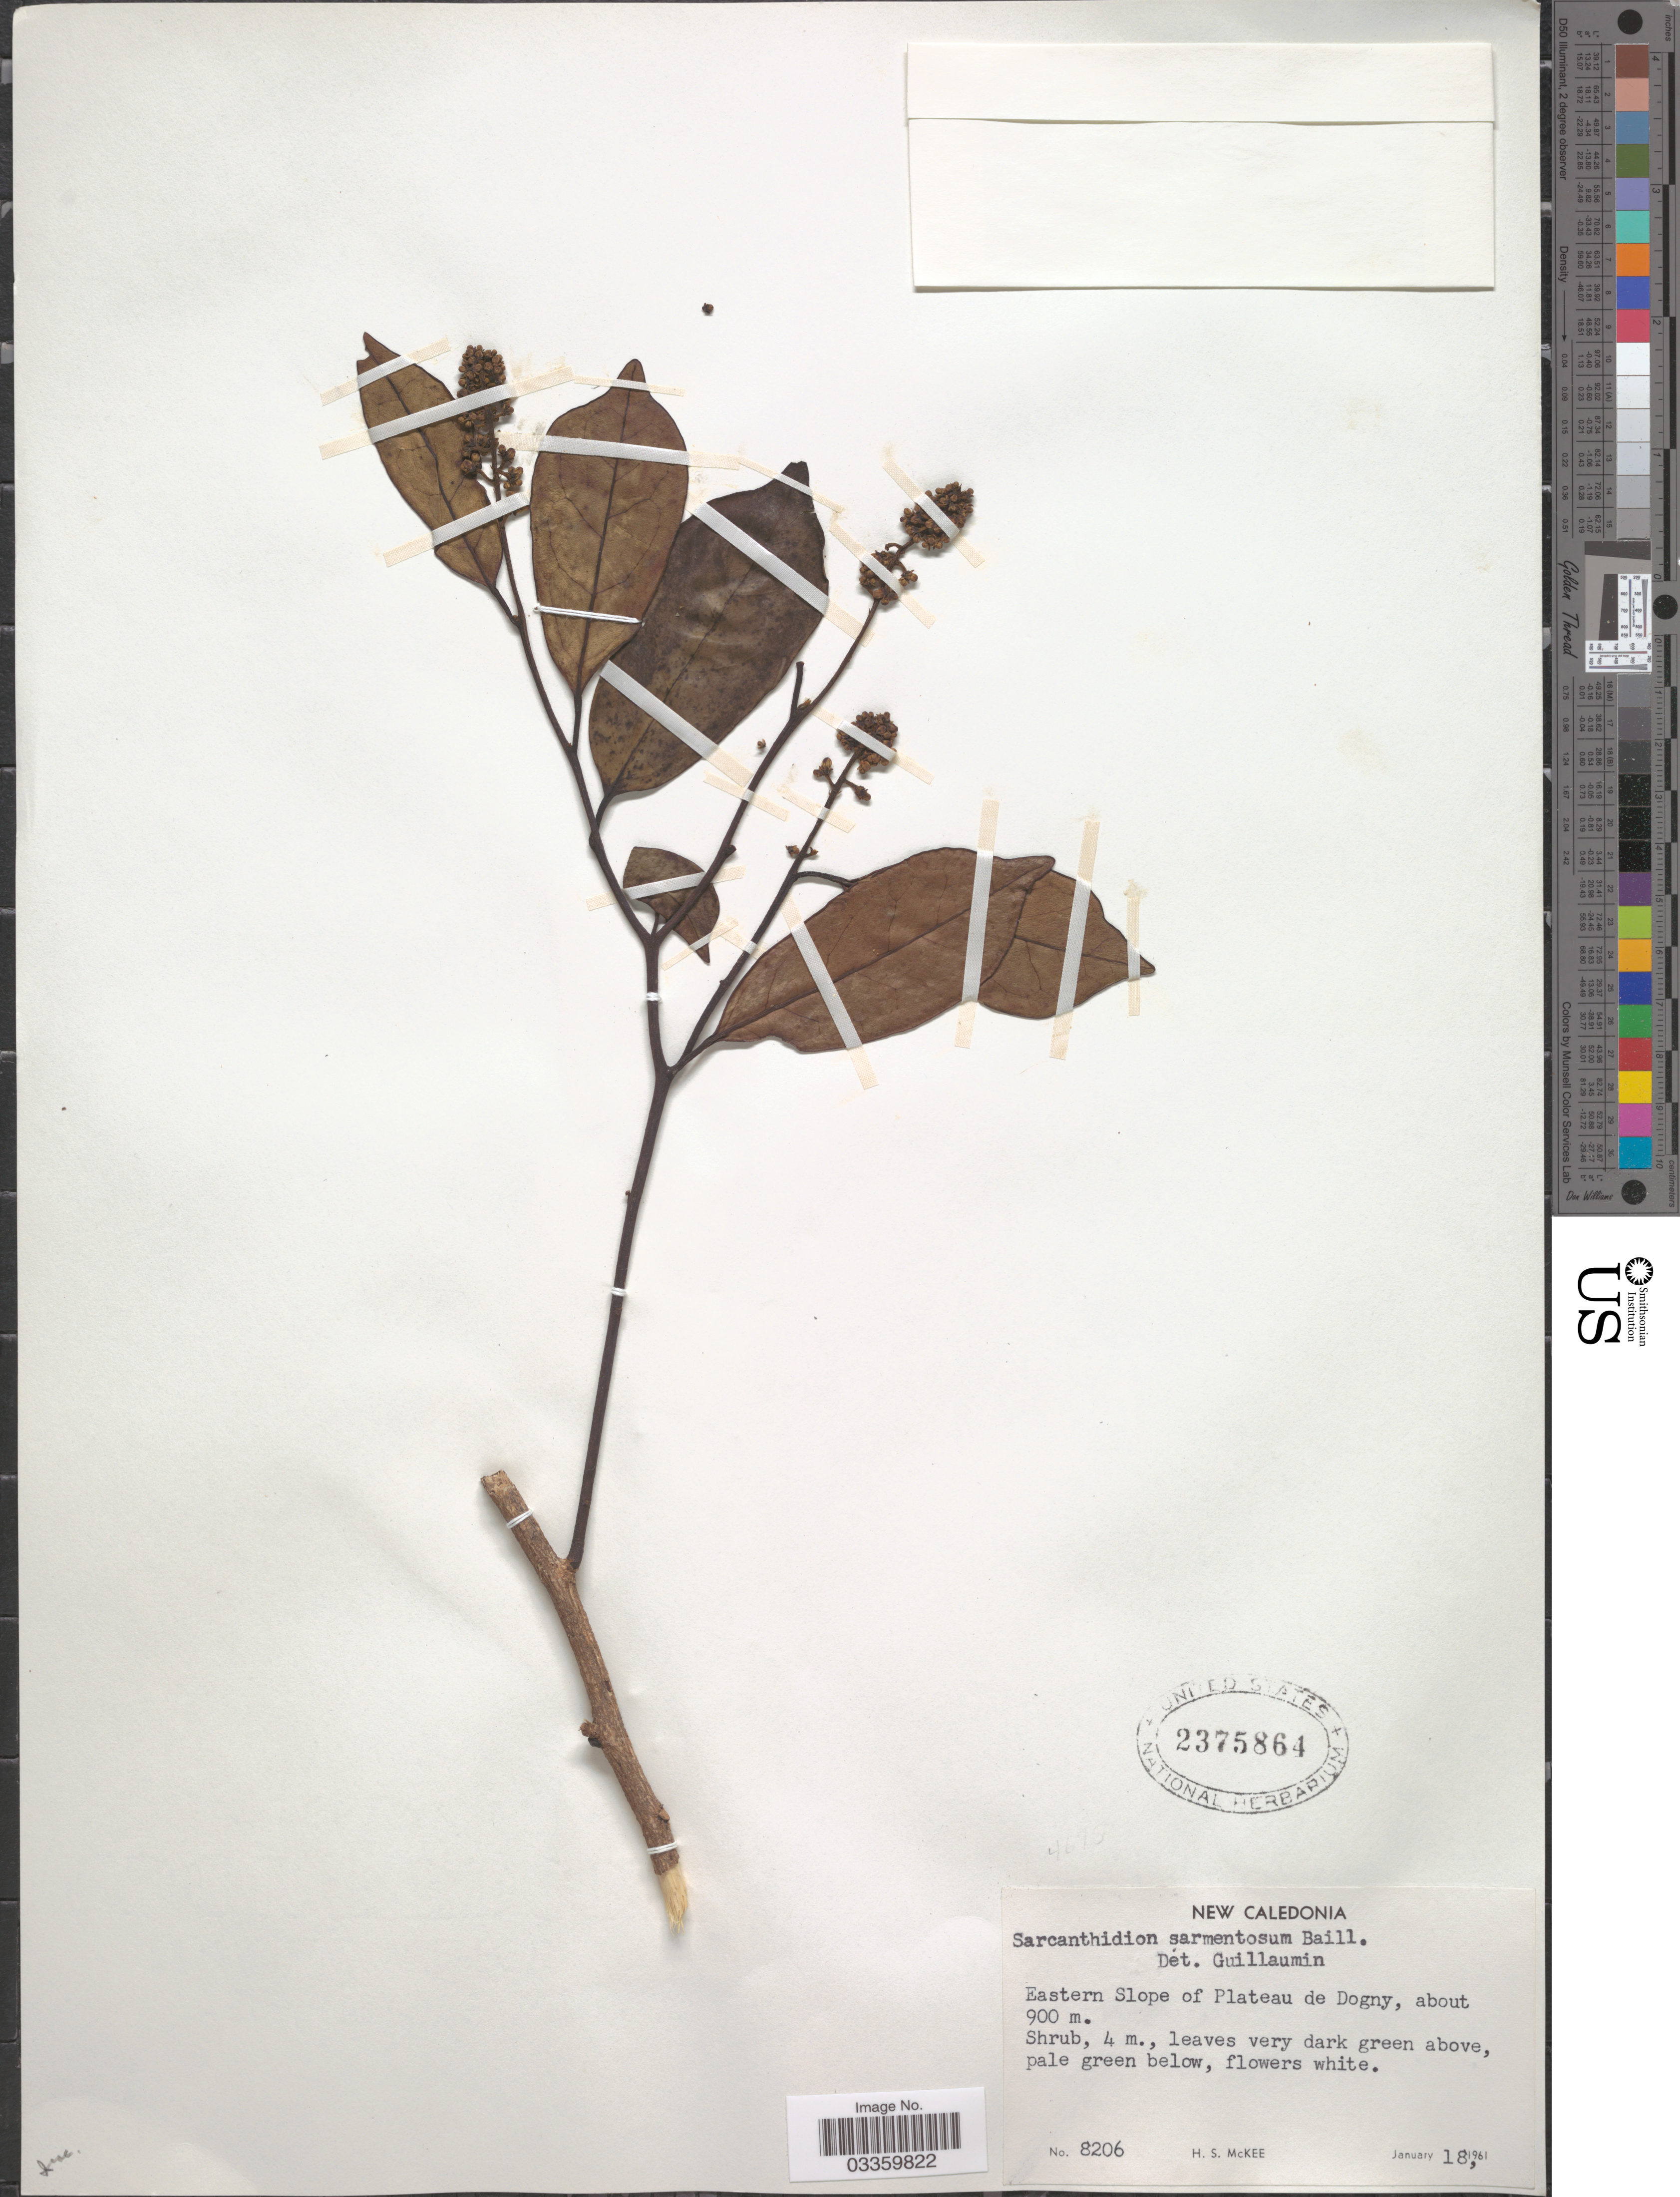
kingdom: Plantae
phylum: Tracheophyta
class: Magnoliopsida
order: Cardiopteridales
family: Cardiopteridaceae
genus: Sarcanthidion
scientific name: Sarcanthidion sarmentosum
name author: Baill.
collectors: H. S. McKee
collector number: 8206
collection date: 1961-01-18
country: New Caledonia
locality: Eastern Slope of Plateau de Dogny.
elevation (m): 900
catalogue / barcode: US 2375864